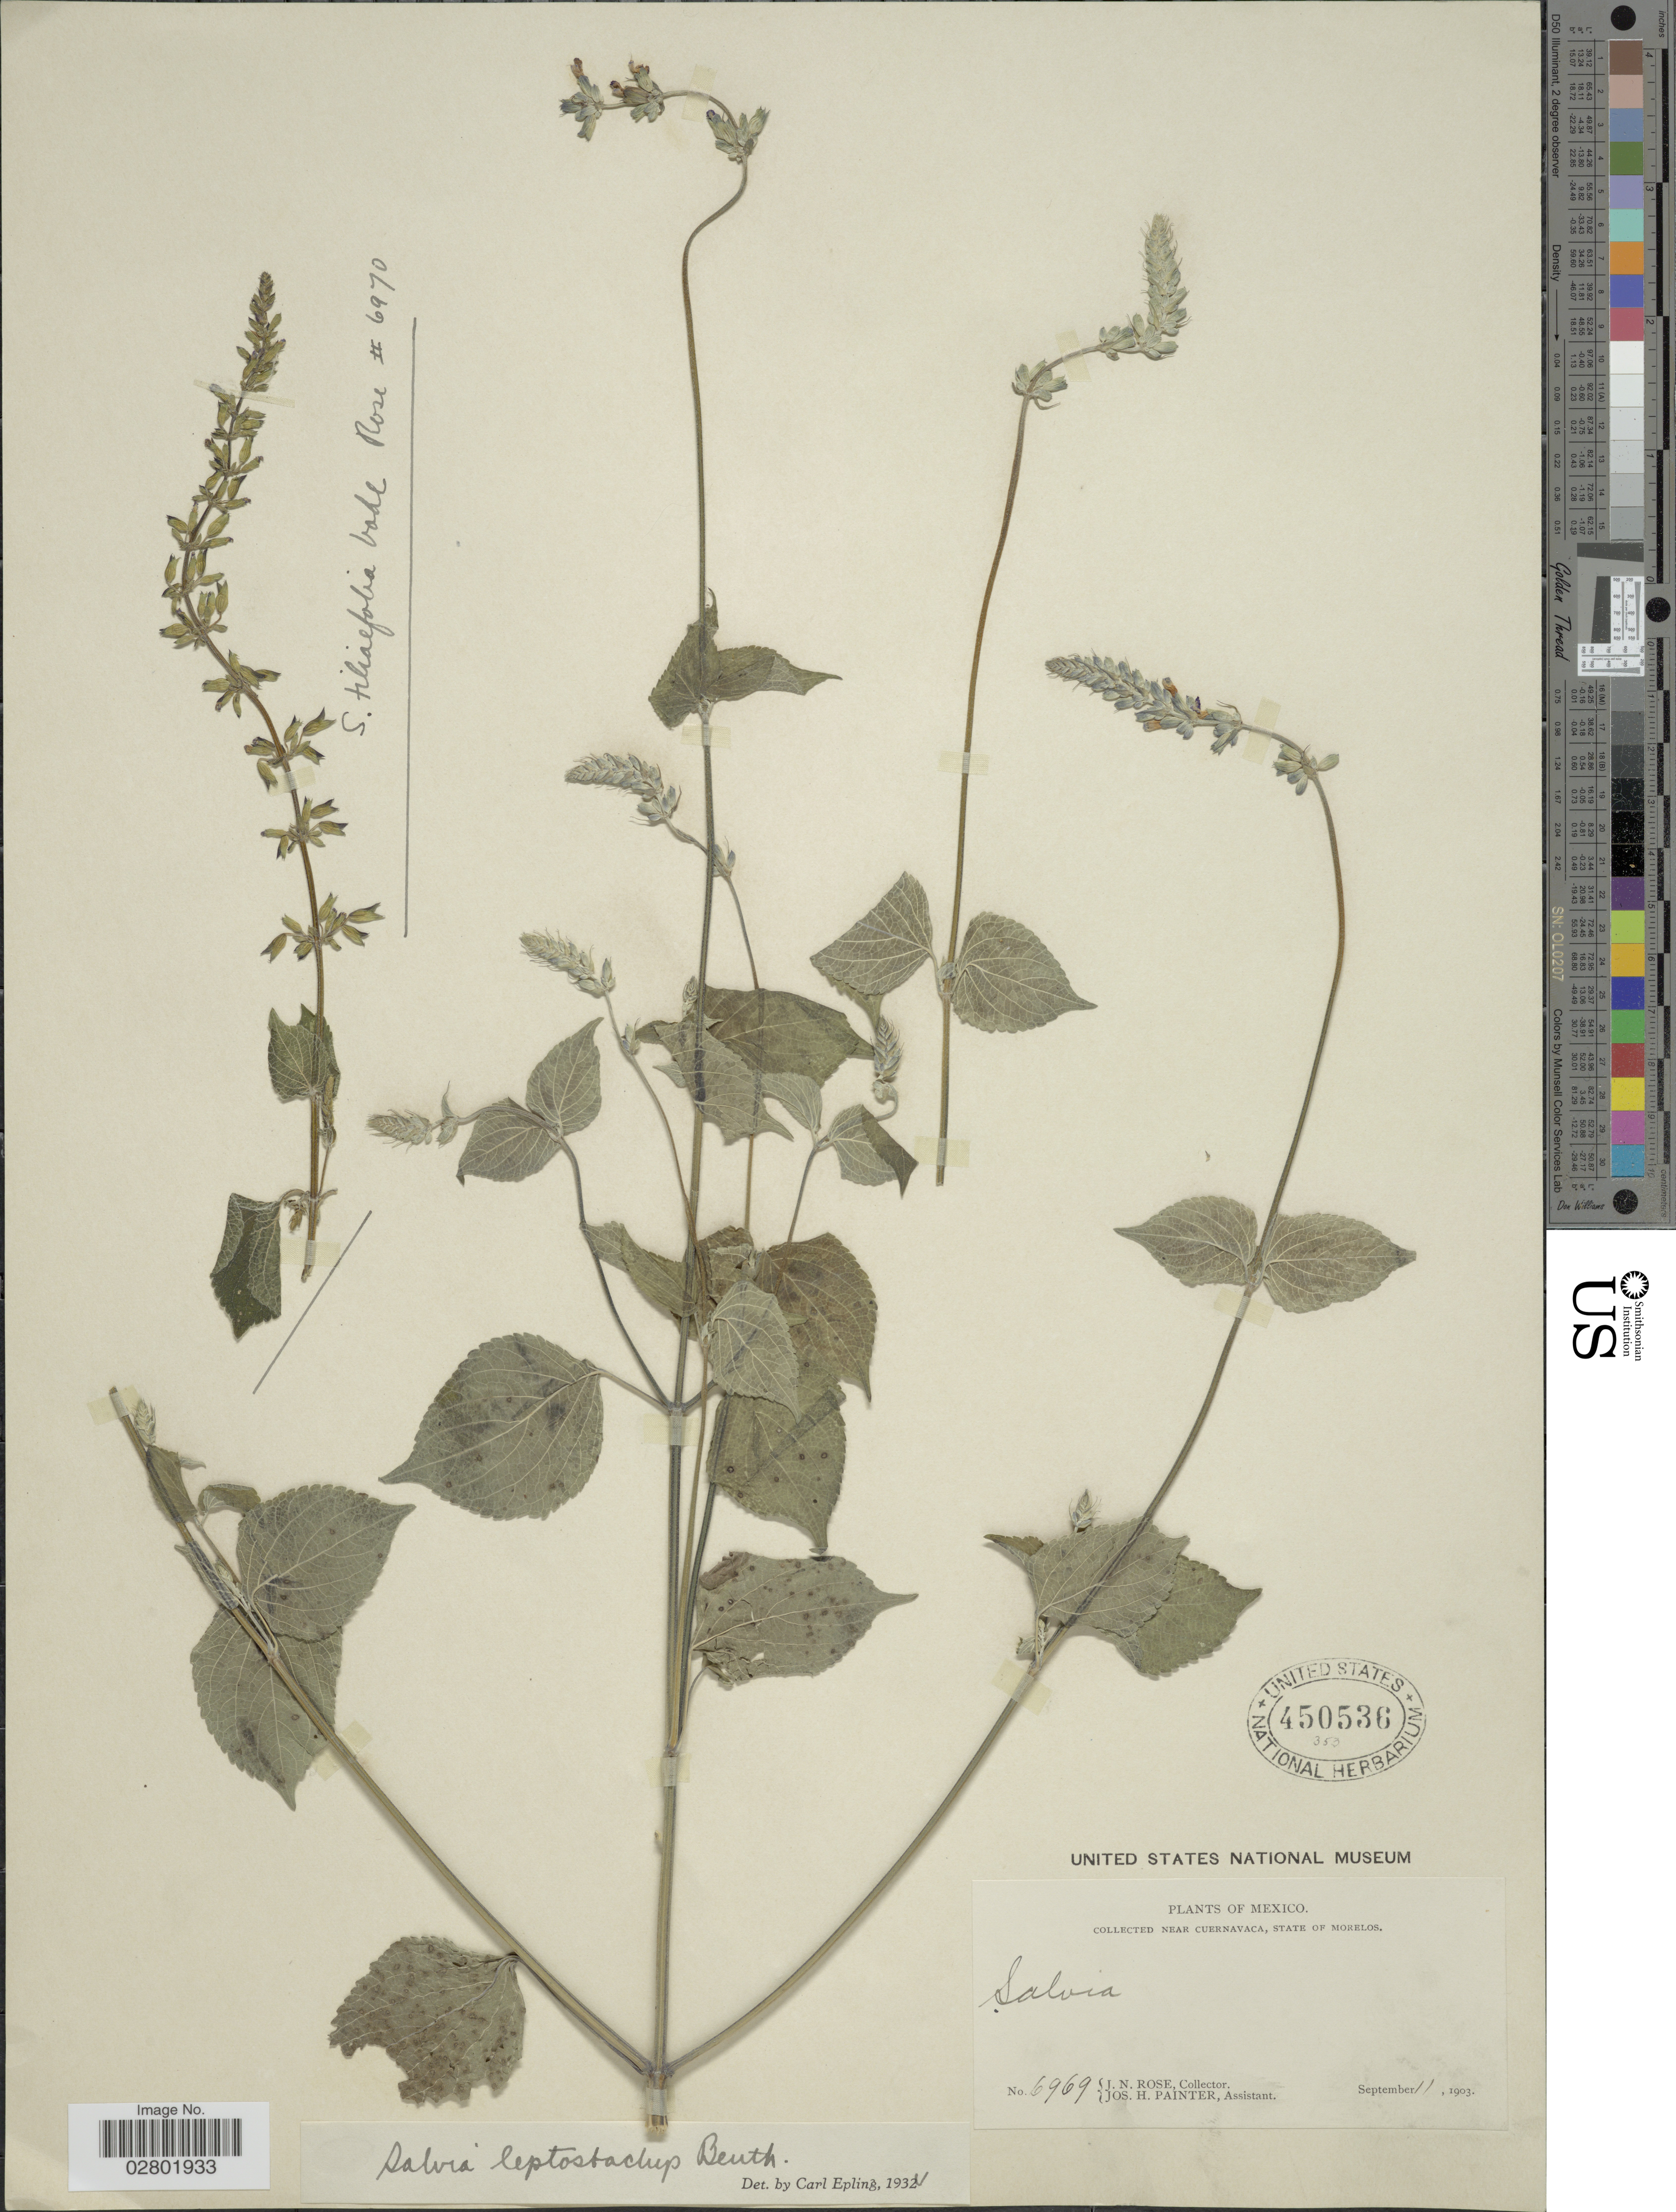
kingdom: Plantae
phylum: Tracheophyta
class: Magnoliopsida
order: Lamiales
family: Lamiaceae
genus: Salvia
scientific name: Salvia leptostachys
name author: Benth.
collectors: J. N. Rose & J. H. Painter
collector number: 6969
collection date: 1903-09-11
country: Mexico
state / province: Morelos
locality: Near Cuernavaca.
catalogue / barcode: US 450536